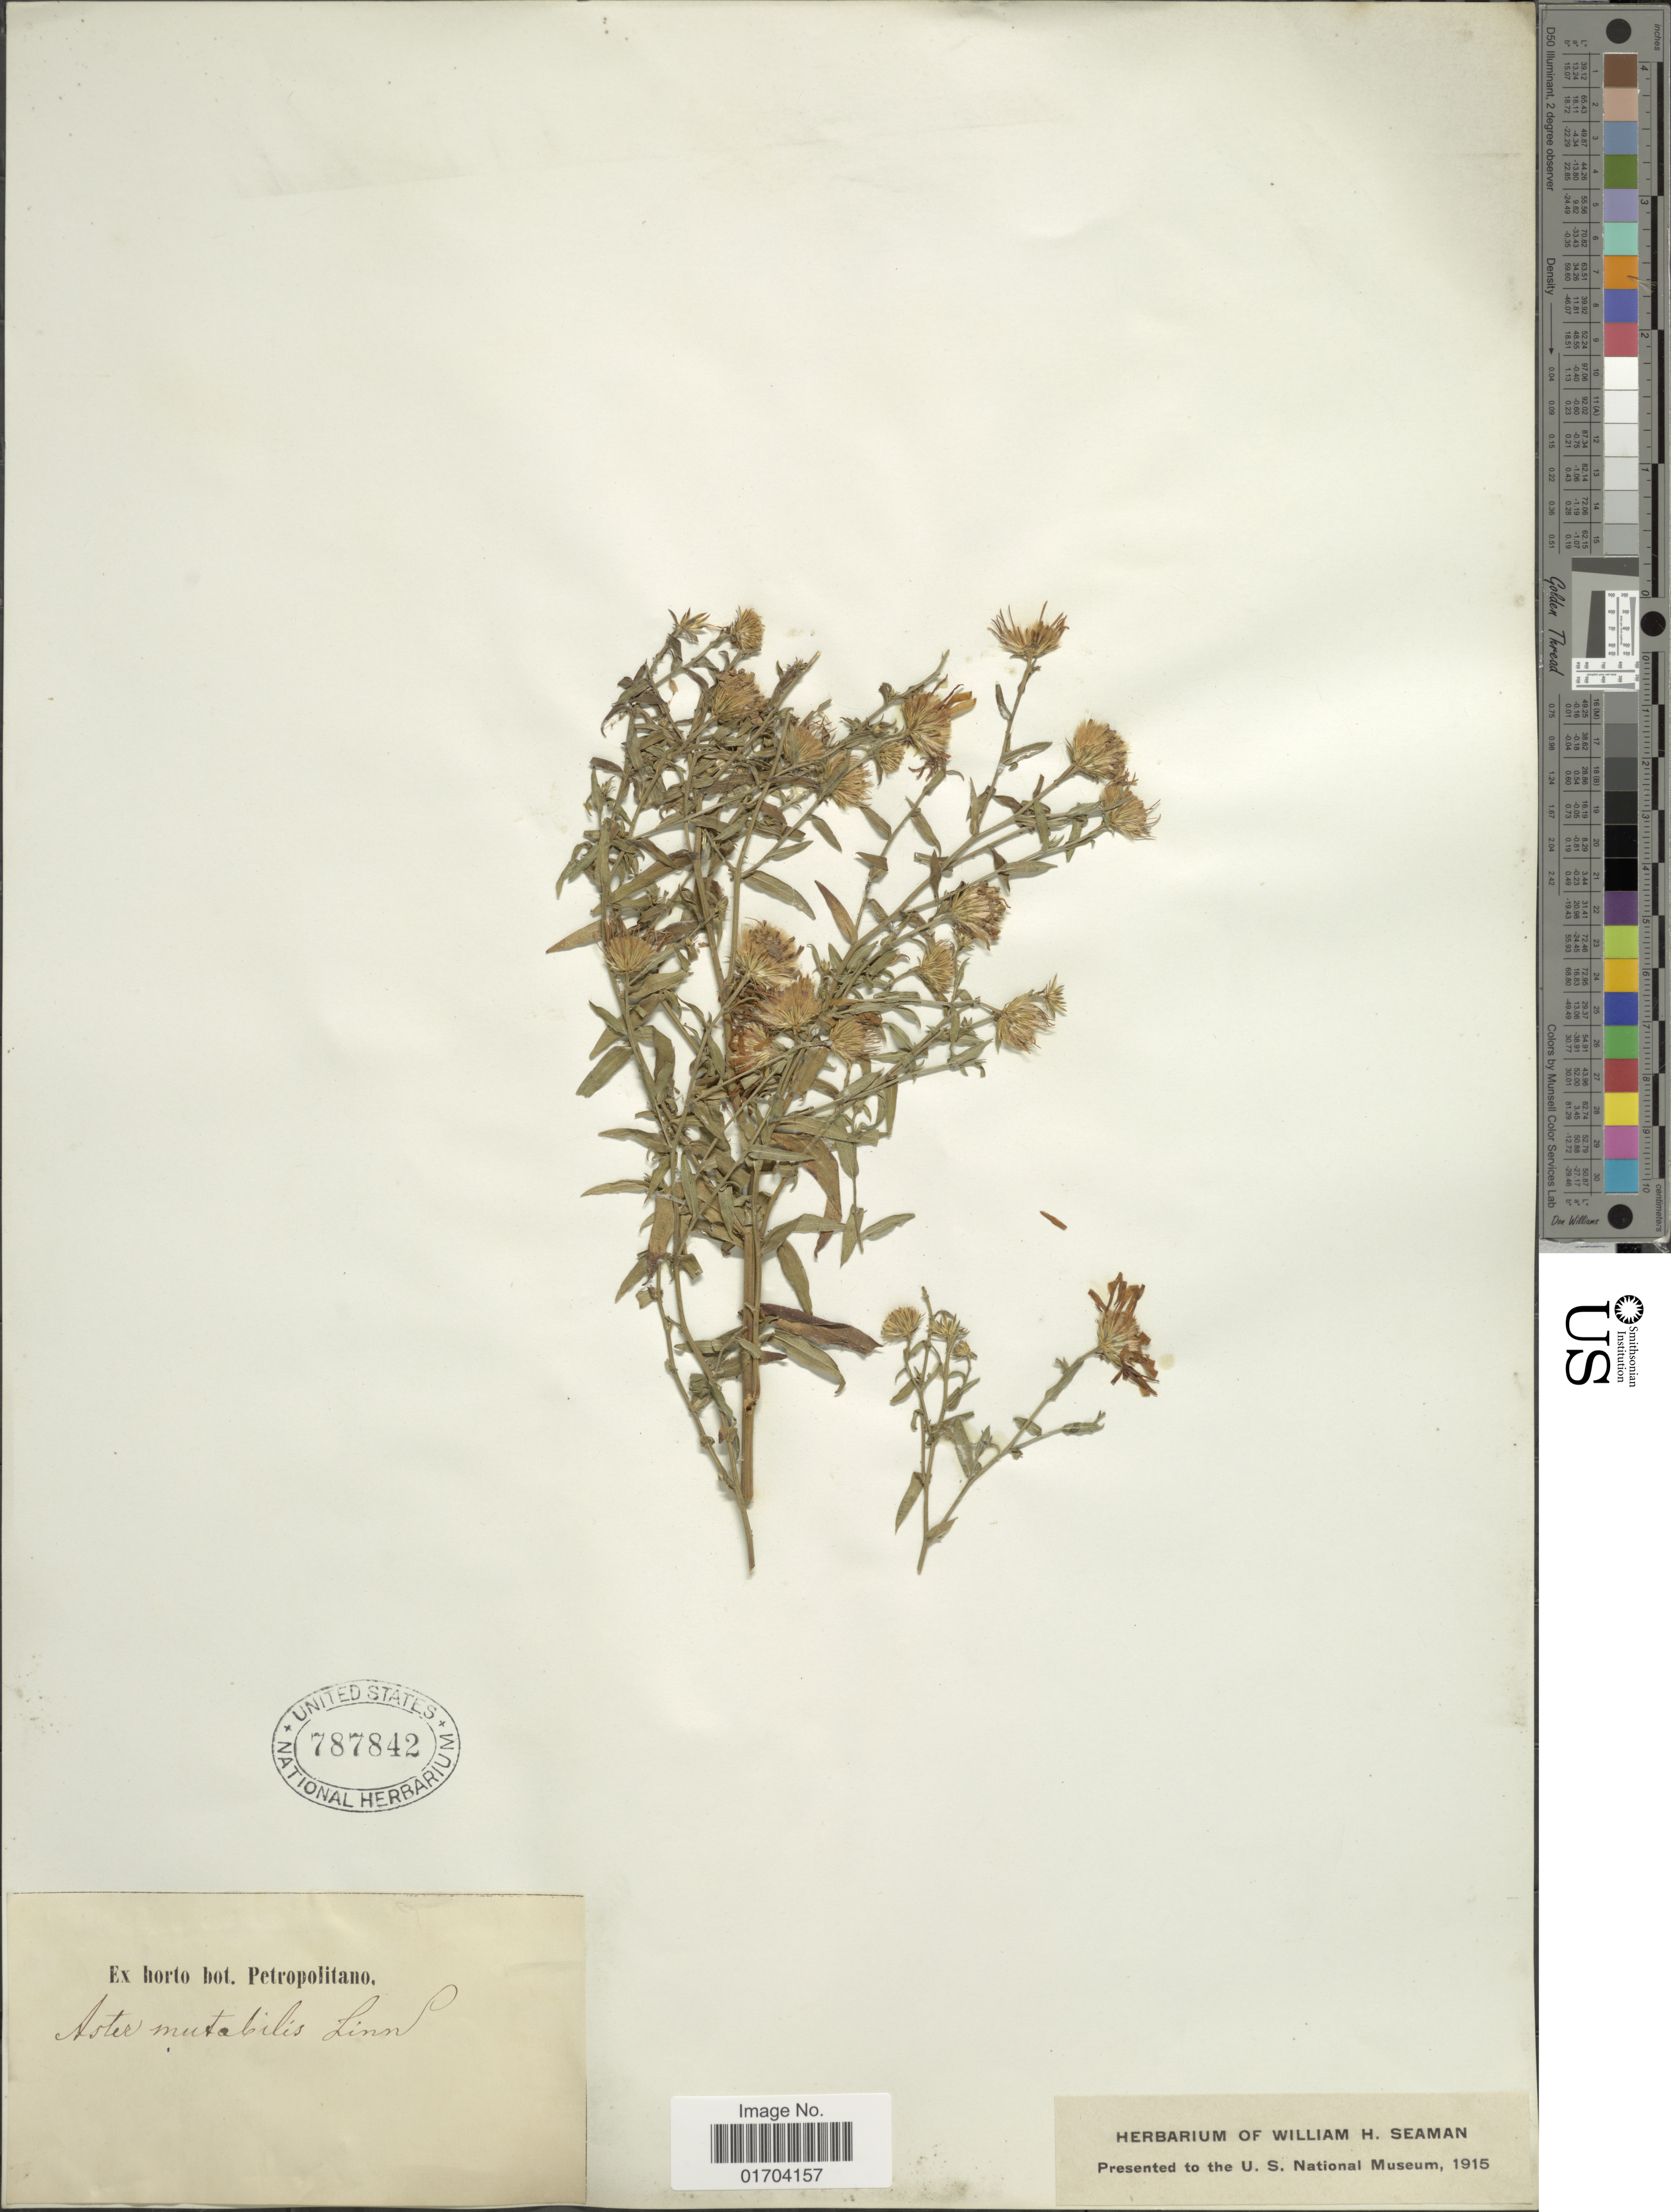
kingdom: Plantae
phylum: Tracheophyta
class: Magnoliopsida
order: Asterales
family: Asteraceae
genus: Symphyotrichum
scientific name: Symphyotrichum sp.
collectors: ex Horto Bot. Petropolitano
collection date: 1915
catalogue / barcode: US 787842